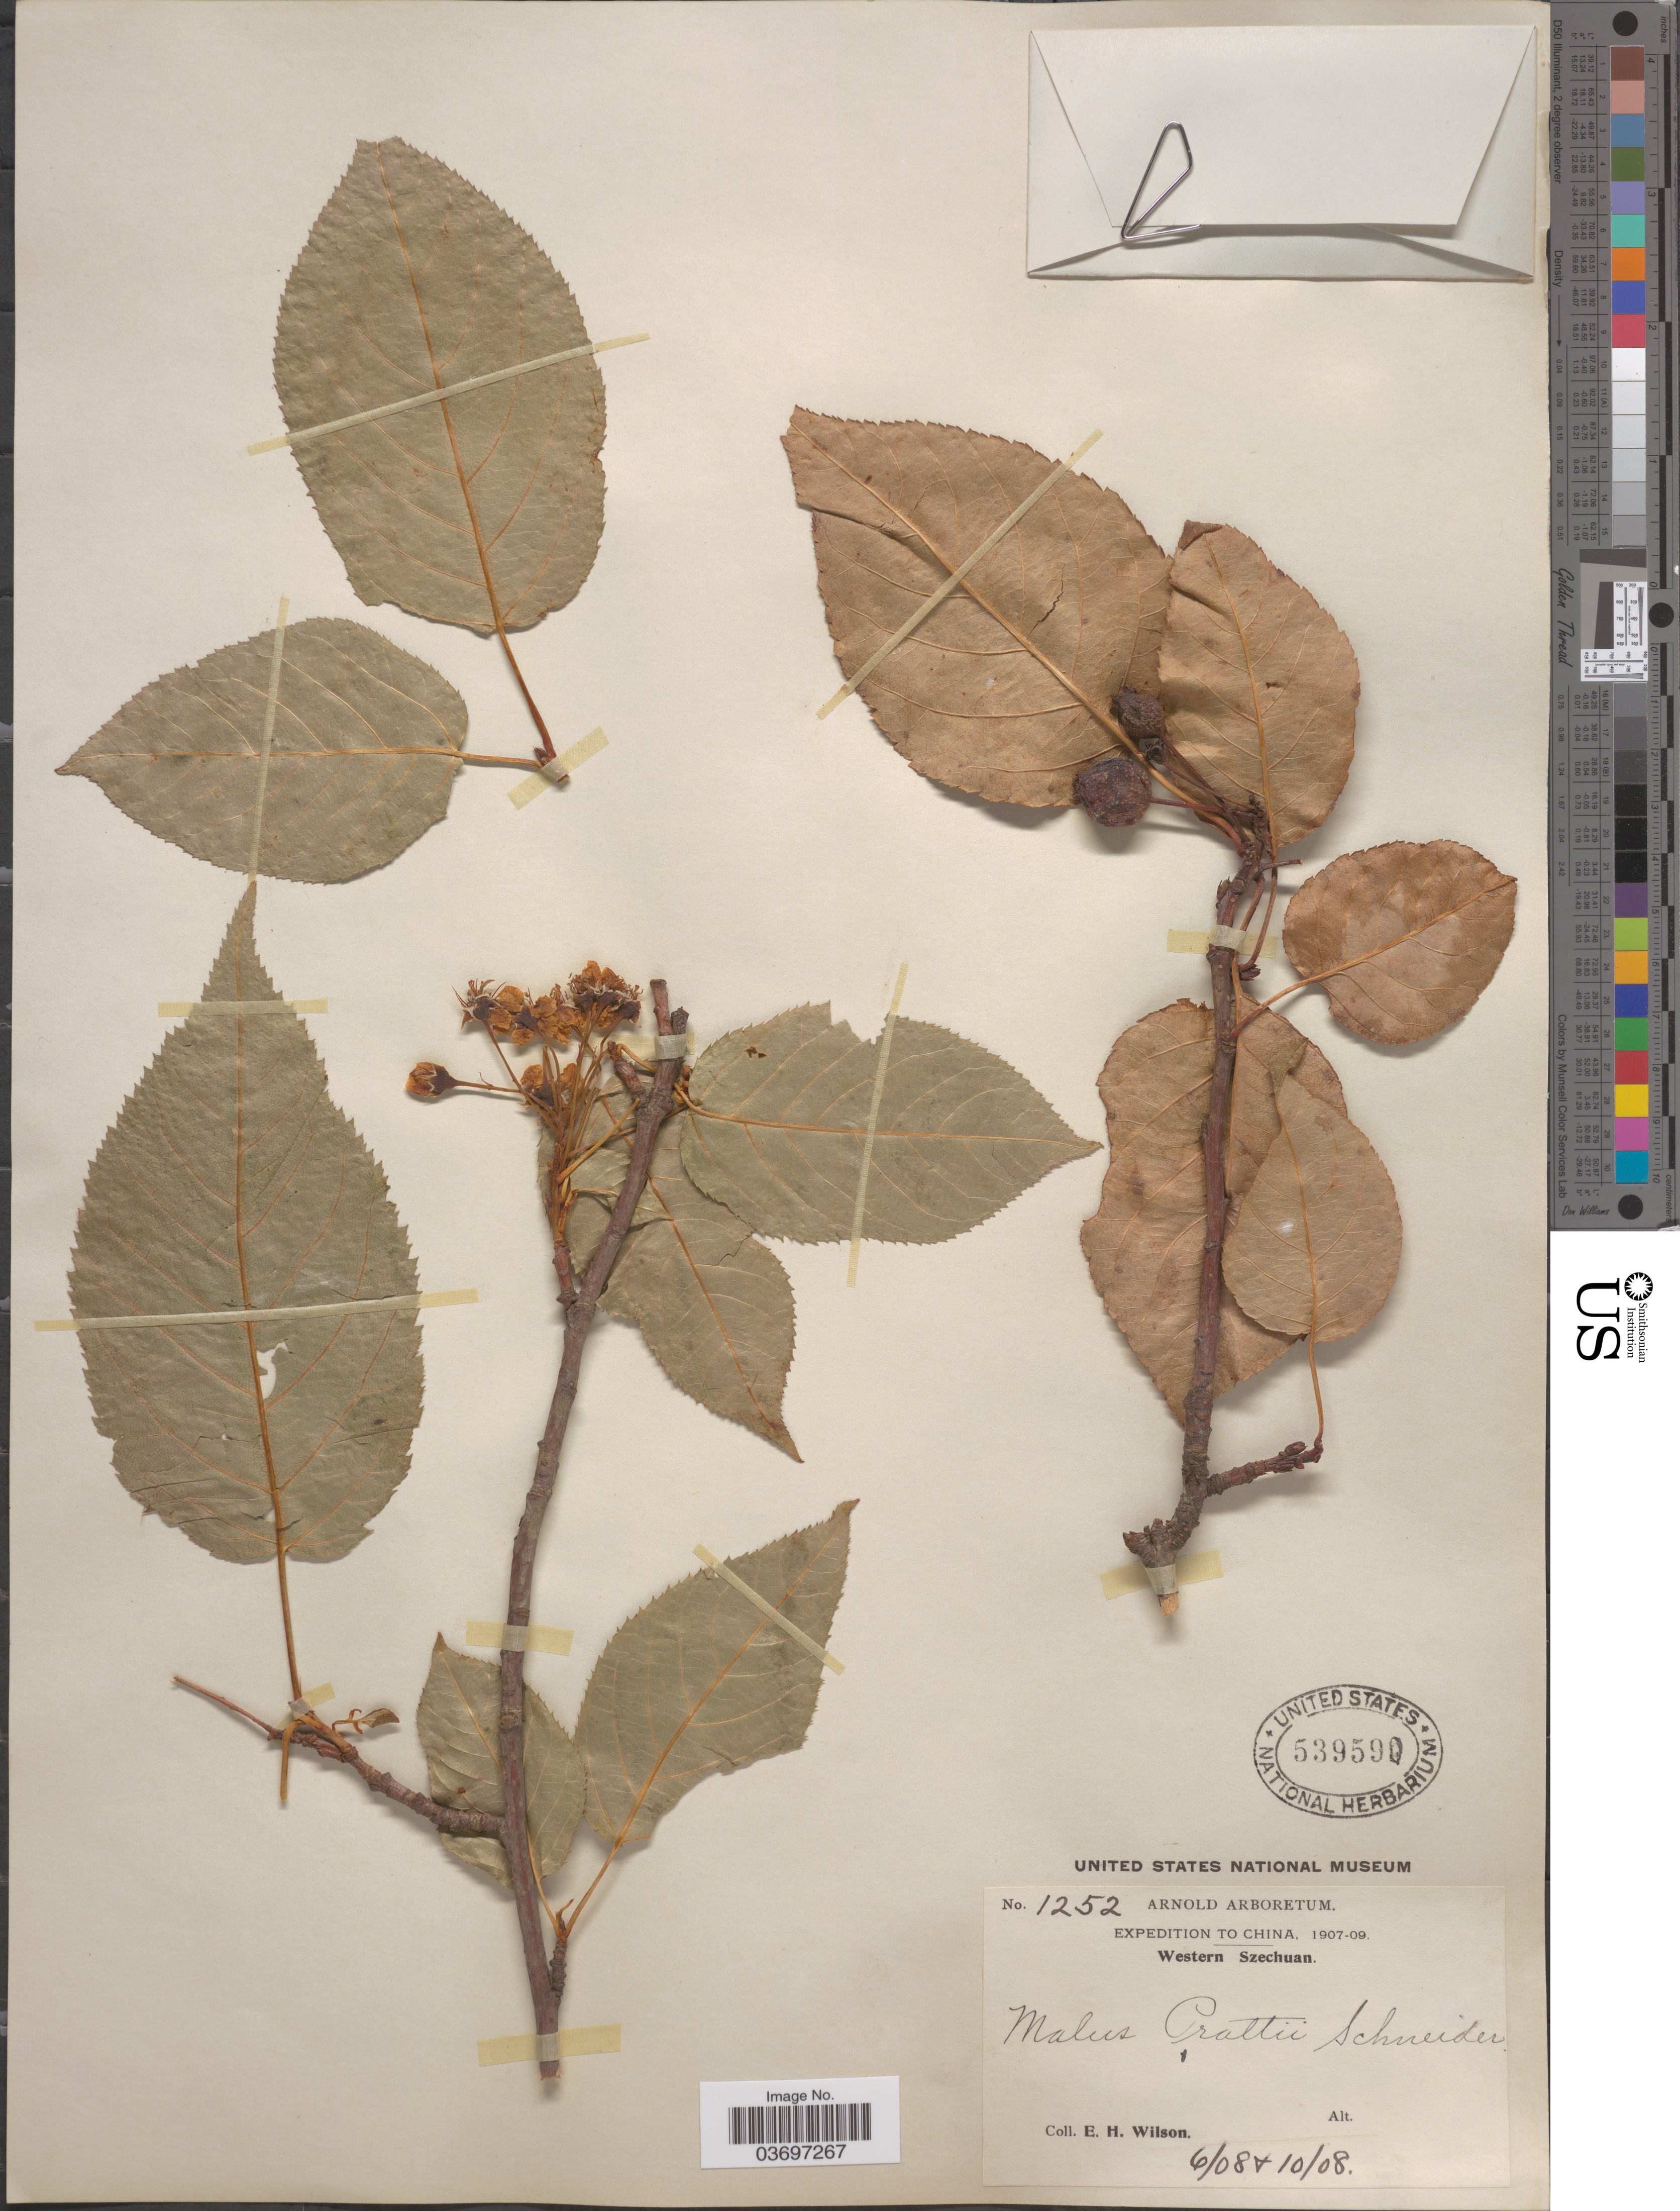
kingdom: Plantae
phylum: Tracheophyta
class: Magnoliopsida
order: Rosales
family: Rosaceae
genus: Malus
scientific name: Malus prattii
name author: (Hemsl.) C.K. Schneid.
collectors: E. Wilson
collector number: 1252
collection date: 1908-06/1908-10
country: China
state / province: Sichuan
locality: Western Szechuan.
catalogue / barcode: US 539590